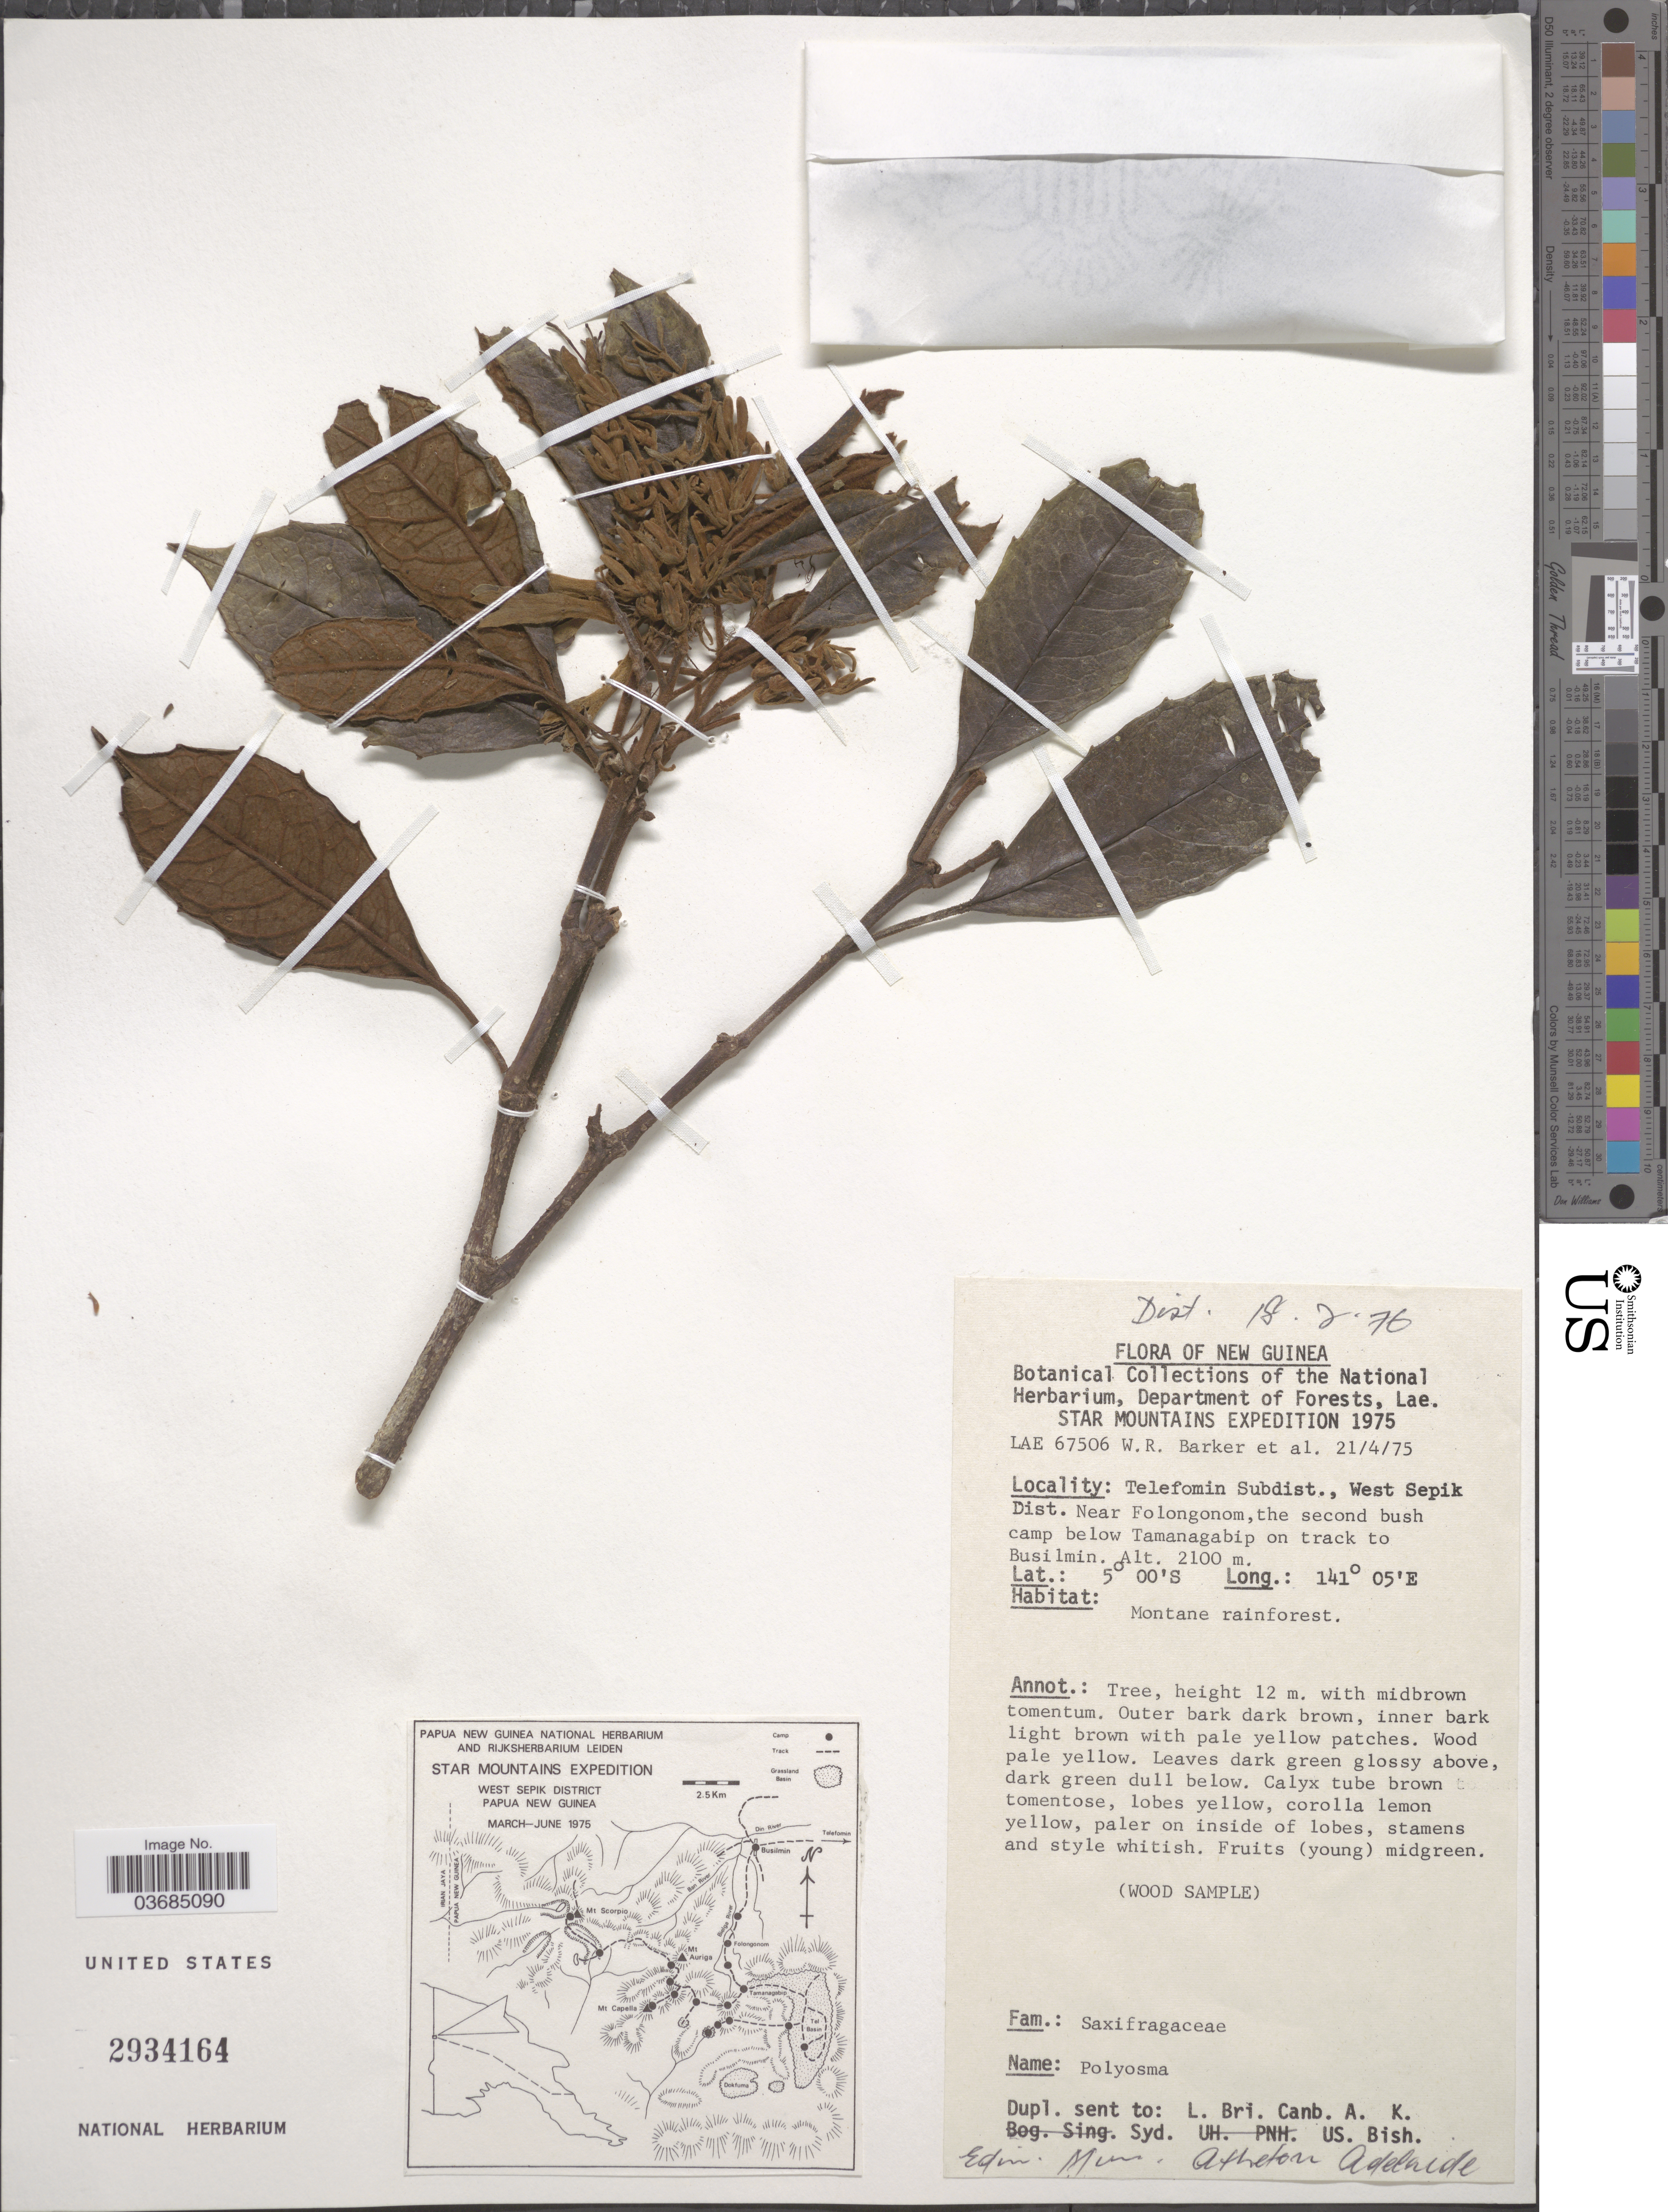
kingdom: Plantae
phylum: Tracheophyta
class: Magnoliopsida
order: Escalloniales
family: Escalloniaceae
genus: Polyosma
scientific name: Polyosma sp.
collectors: W. R. Barker & et al.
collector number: LAE67506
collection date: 1975-04-21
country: Papua New Guinea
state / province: Sandaun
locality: Star Mountains Expedition 1975. Telefomin Subdist., West Sepik Dist. Near Folongonom, the second bush camp below Tamanagabip on track to Busilmin.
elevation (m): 2100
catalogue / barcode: US 2934164